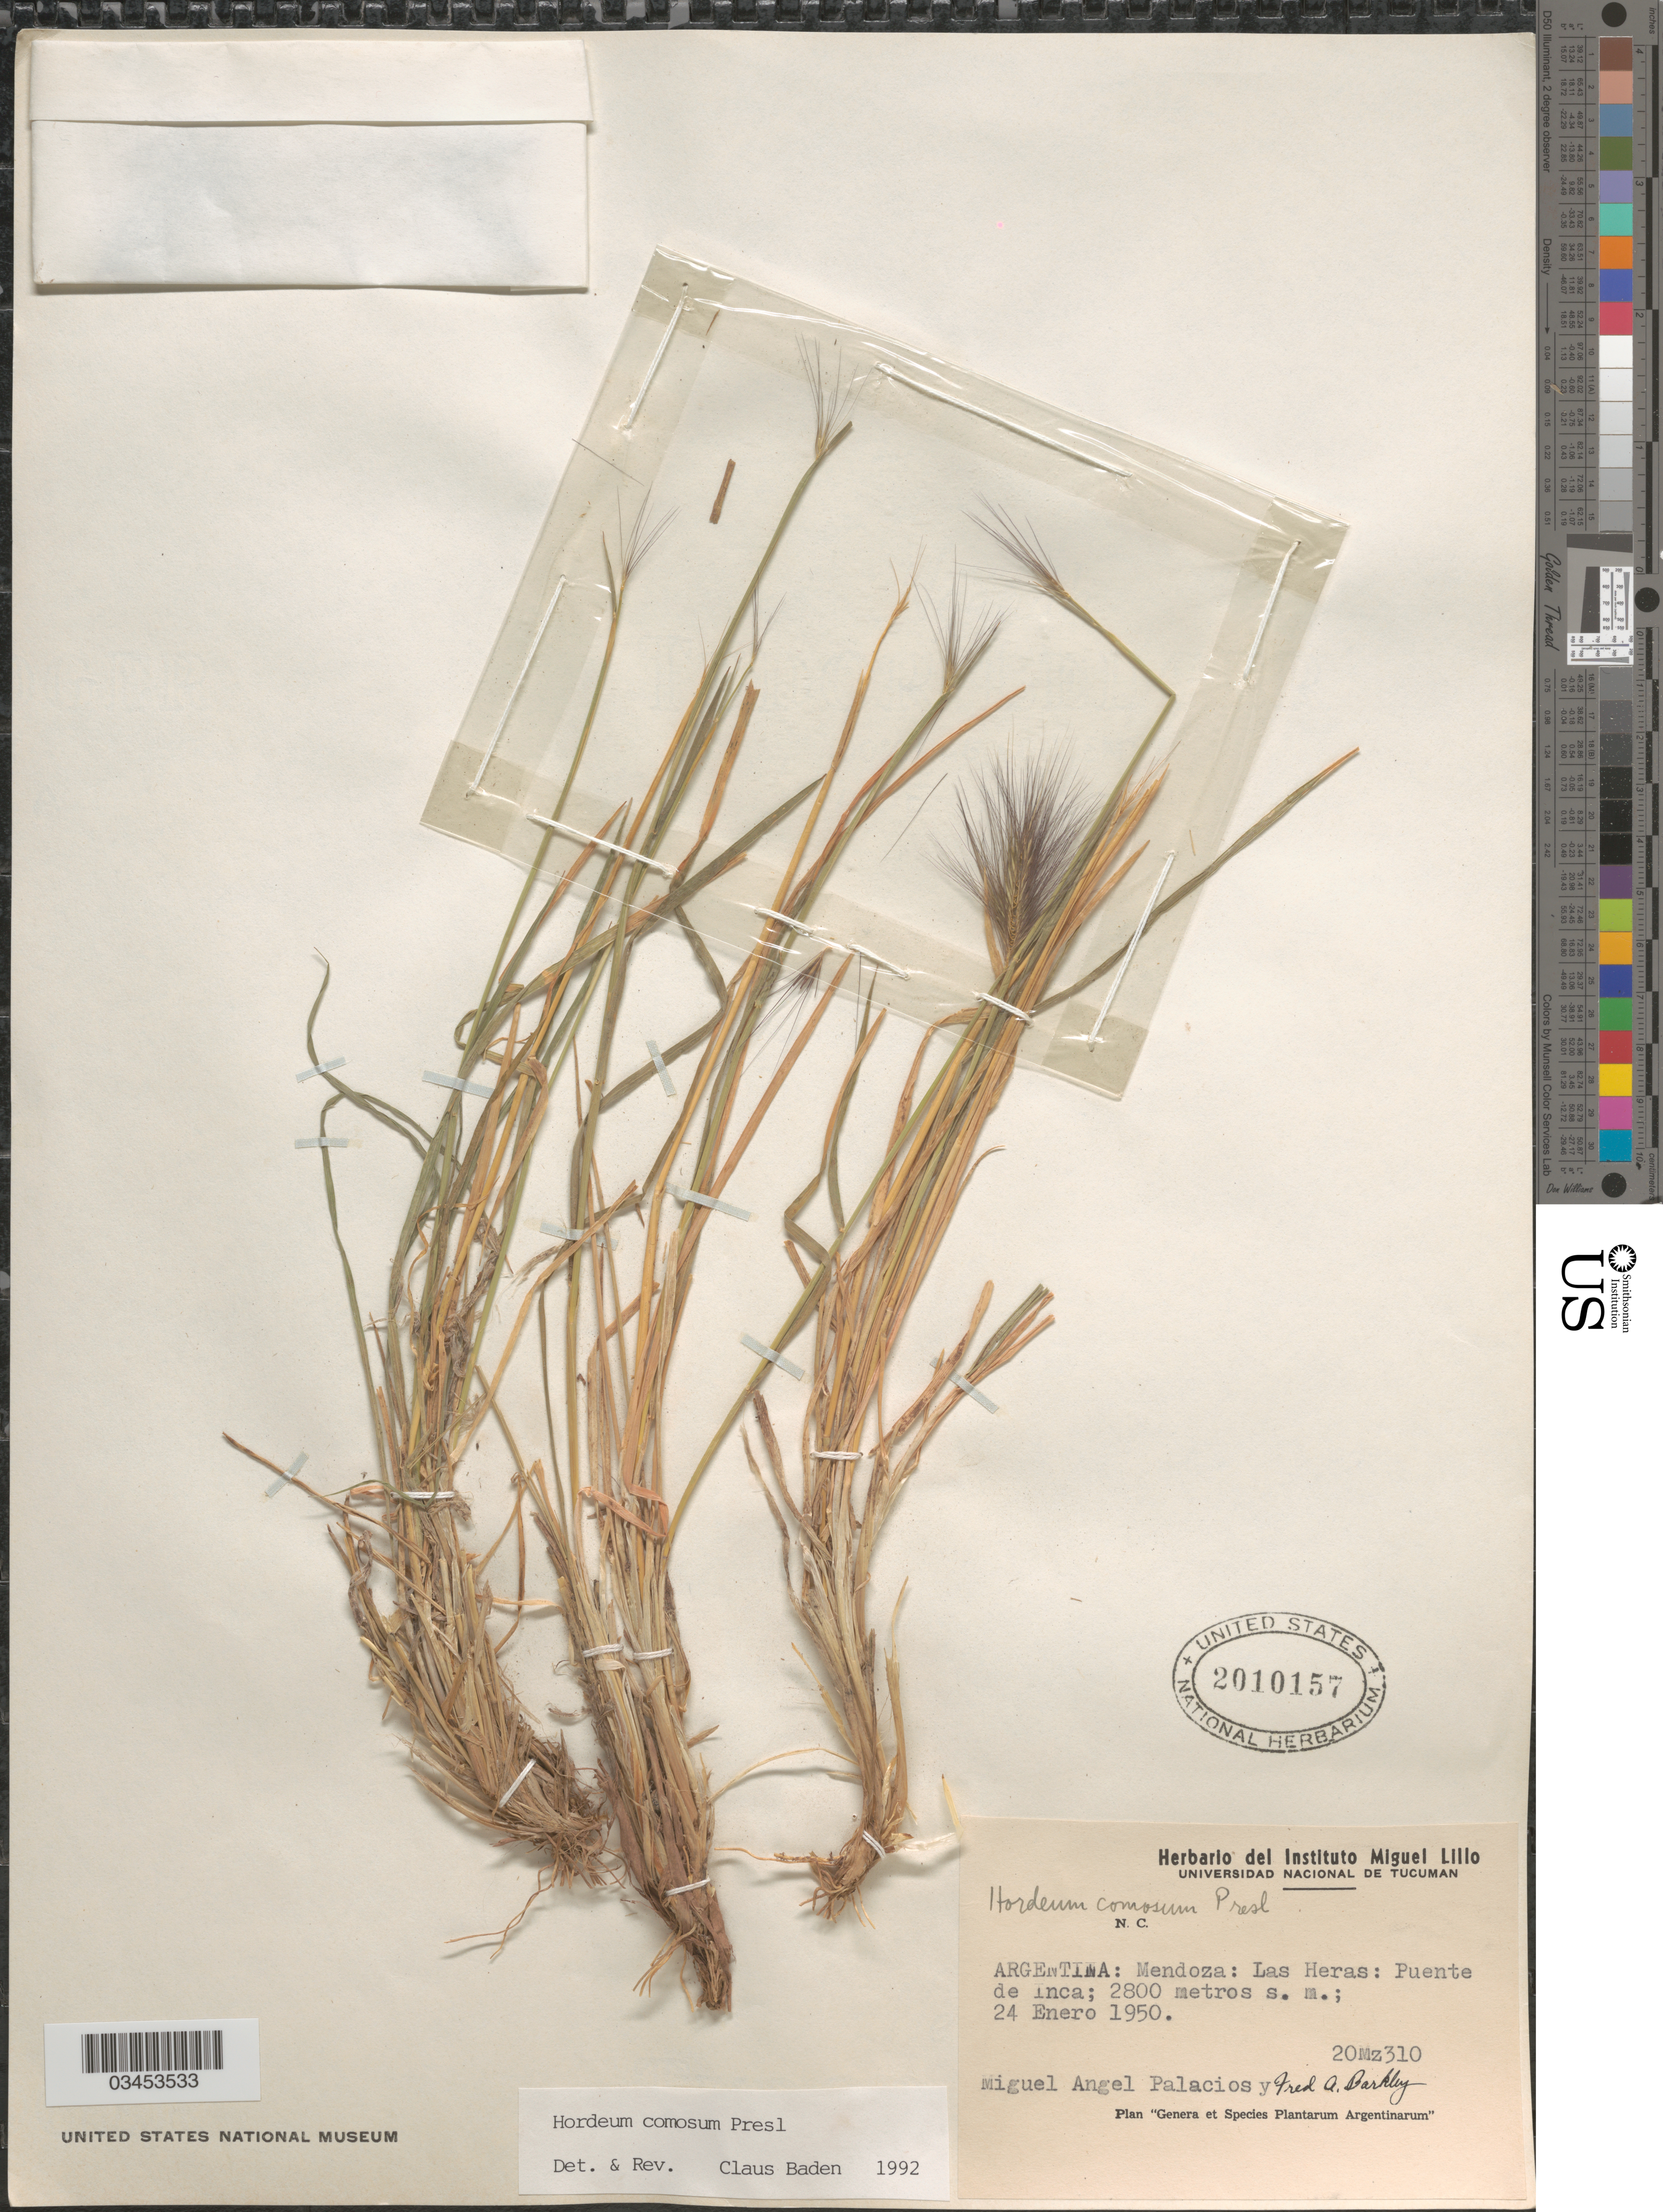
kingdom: Plantae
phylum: Tracheophyta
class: Liliopsida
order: Poales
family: Poaceae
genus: Hordeum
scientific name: Hordeum comosum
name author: J. Presl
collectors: M. Palacios & F. A. Barkley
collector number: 20Mz310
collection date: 1950-01-24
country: Argentina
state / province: Mendoza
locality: Las Heras: Puente de Inca.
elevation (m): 2800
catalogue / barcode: US 2010157